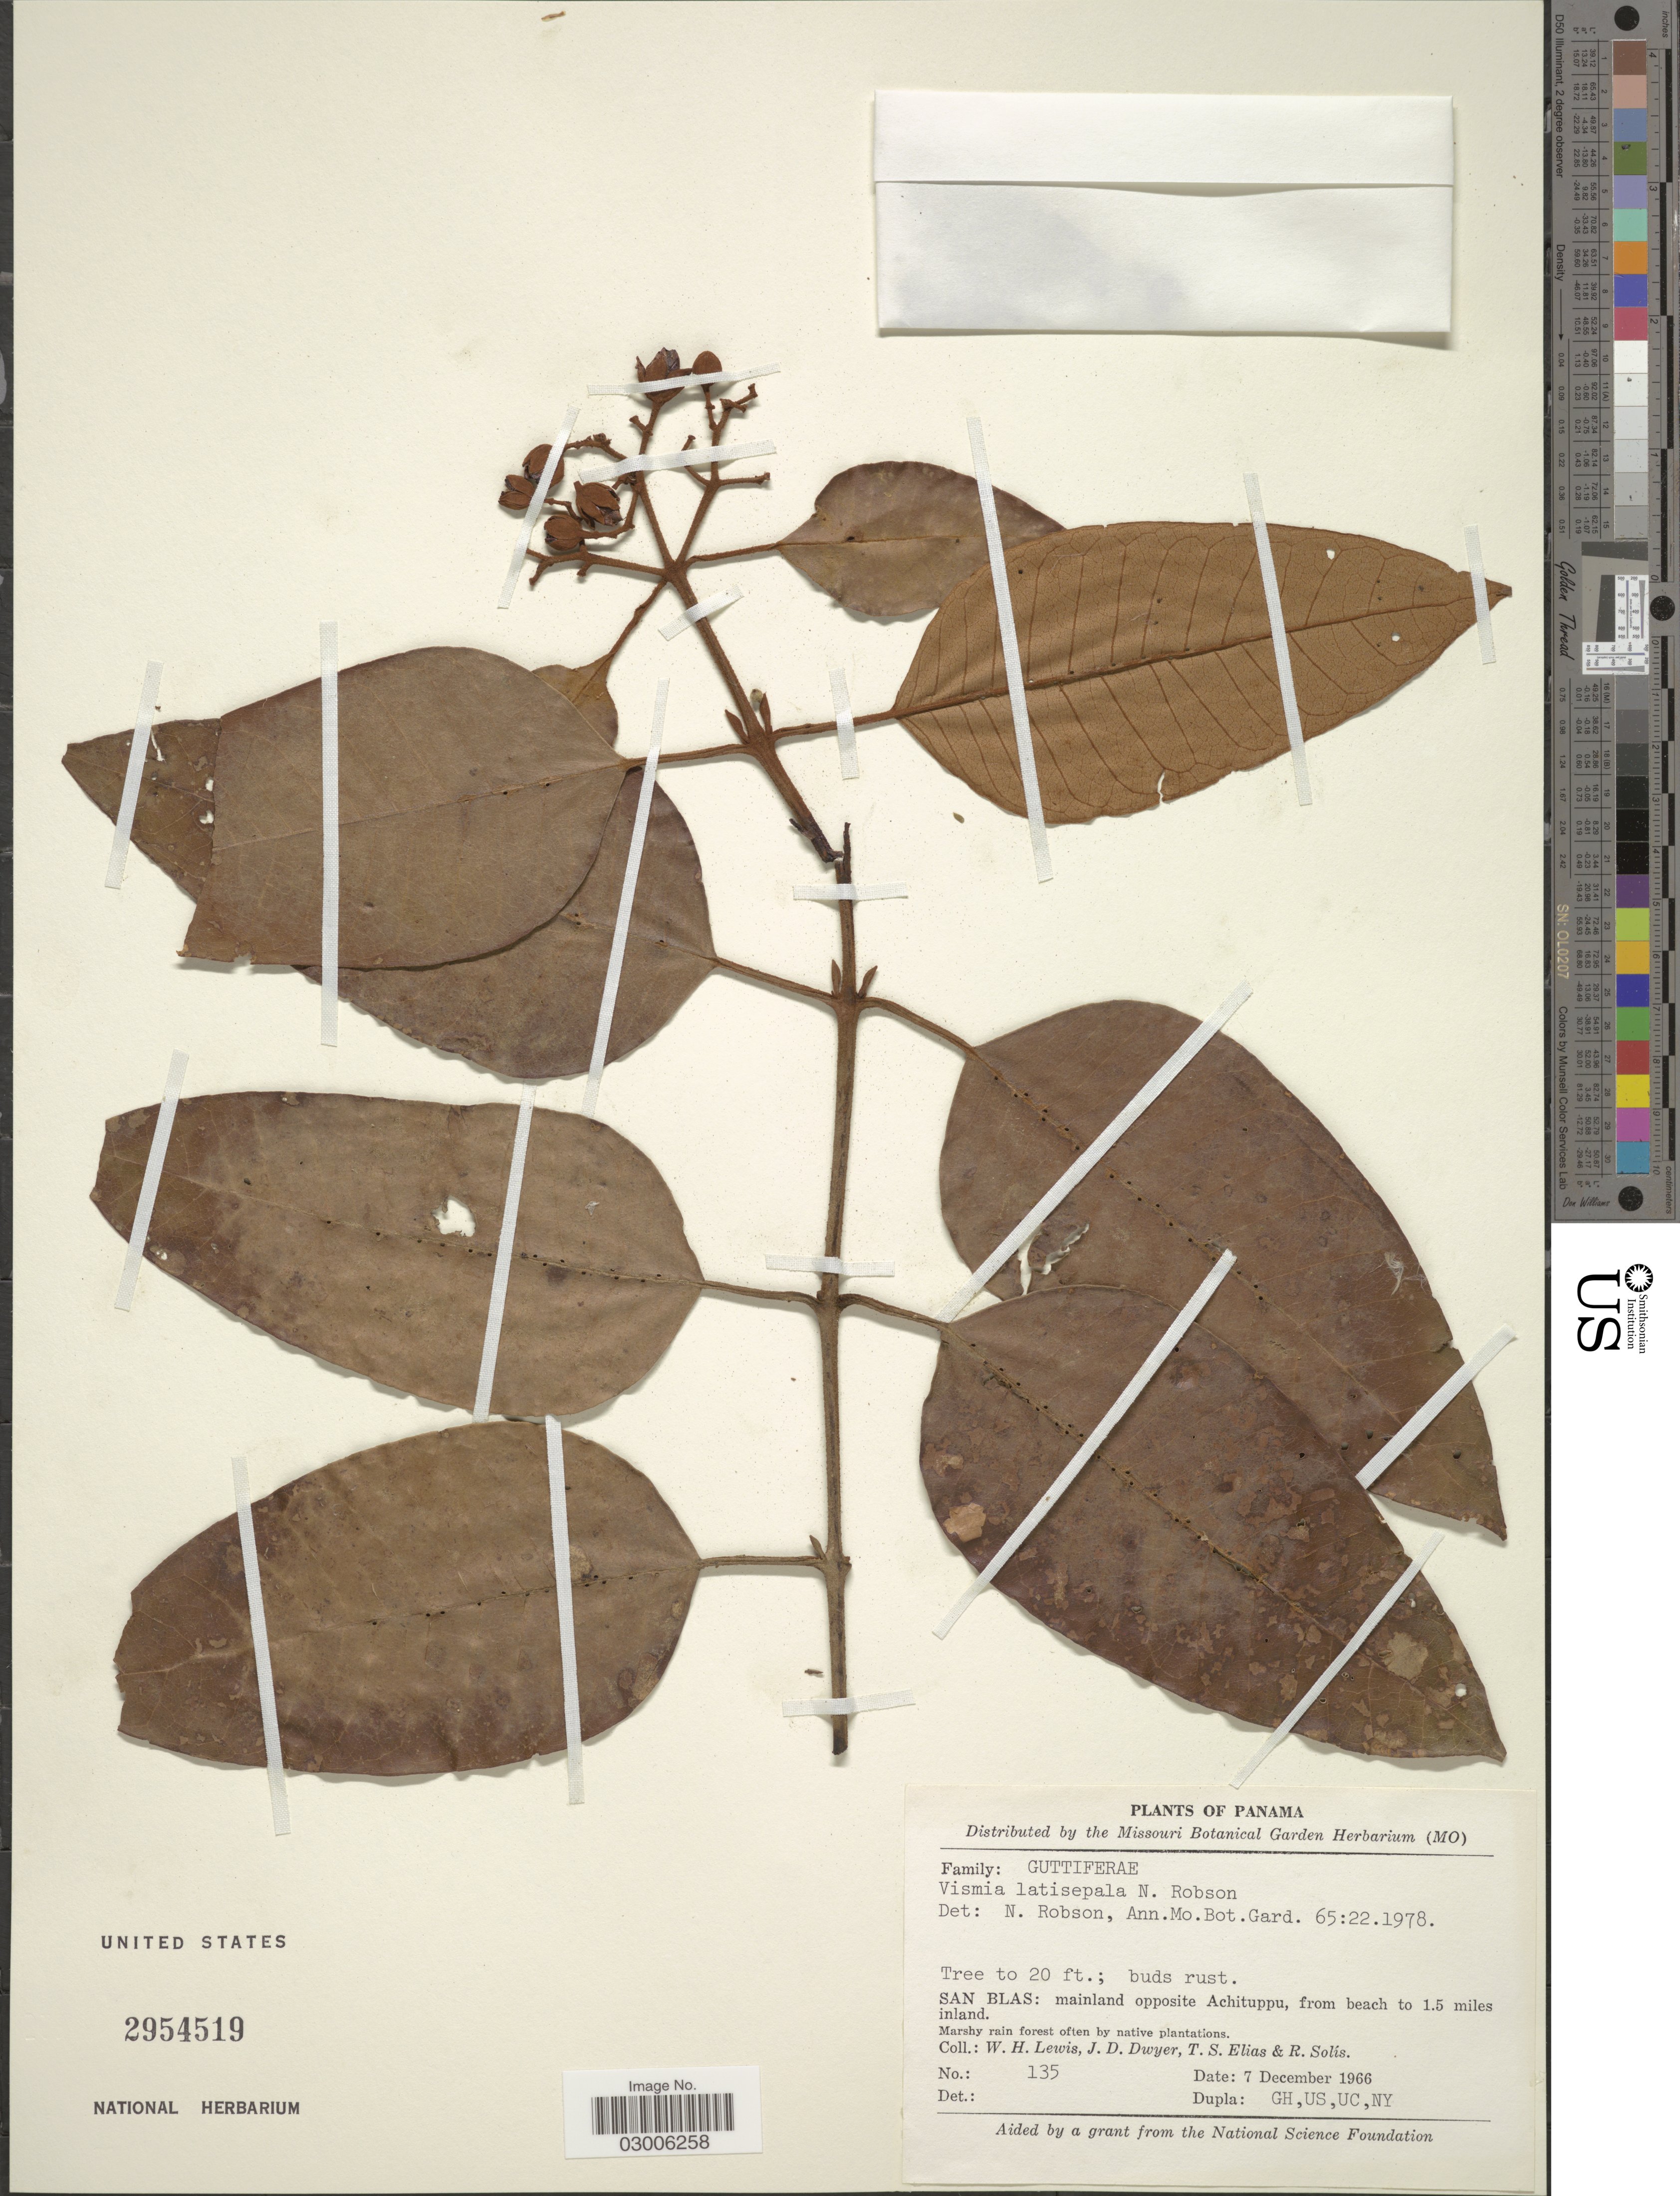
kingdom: Plantae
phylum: Tracheophyta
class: Magnoliopsida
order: Malpighiales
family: Hypericaceae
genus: Vismia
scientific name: Vismia latisepala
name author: N. Robson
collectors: W. H. Lewis, J. D. Dwyer, T. S. Elias & R. Solis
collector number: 135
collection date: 1966-12-07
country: Panama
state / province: Kuna Yala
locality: San Blas: mainland opposite Achituppu, from beach to 1.5 miles inland.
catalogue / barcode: US 2954519